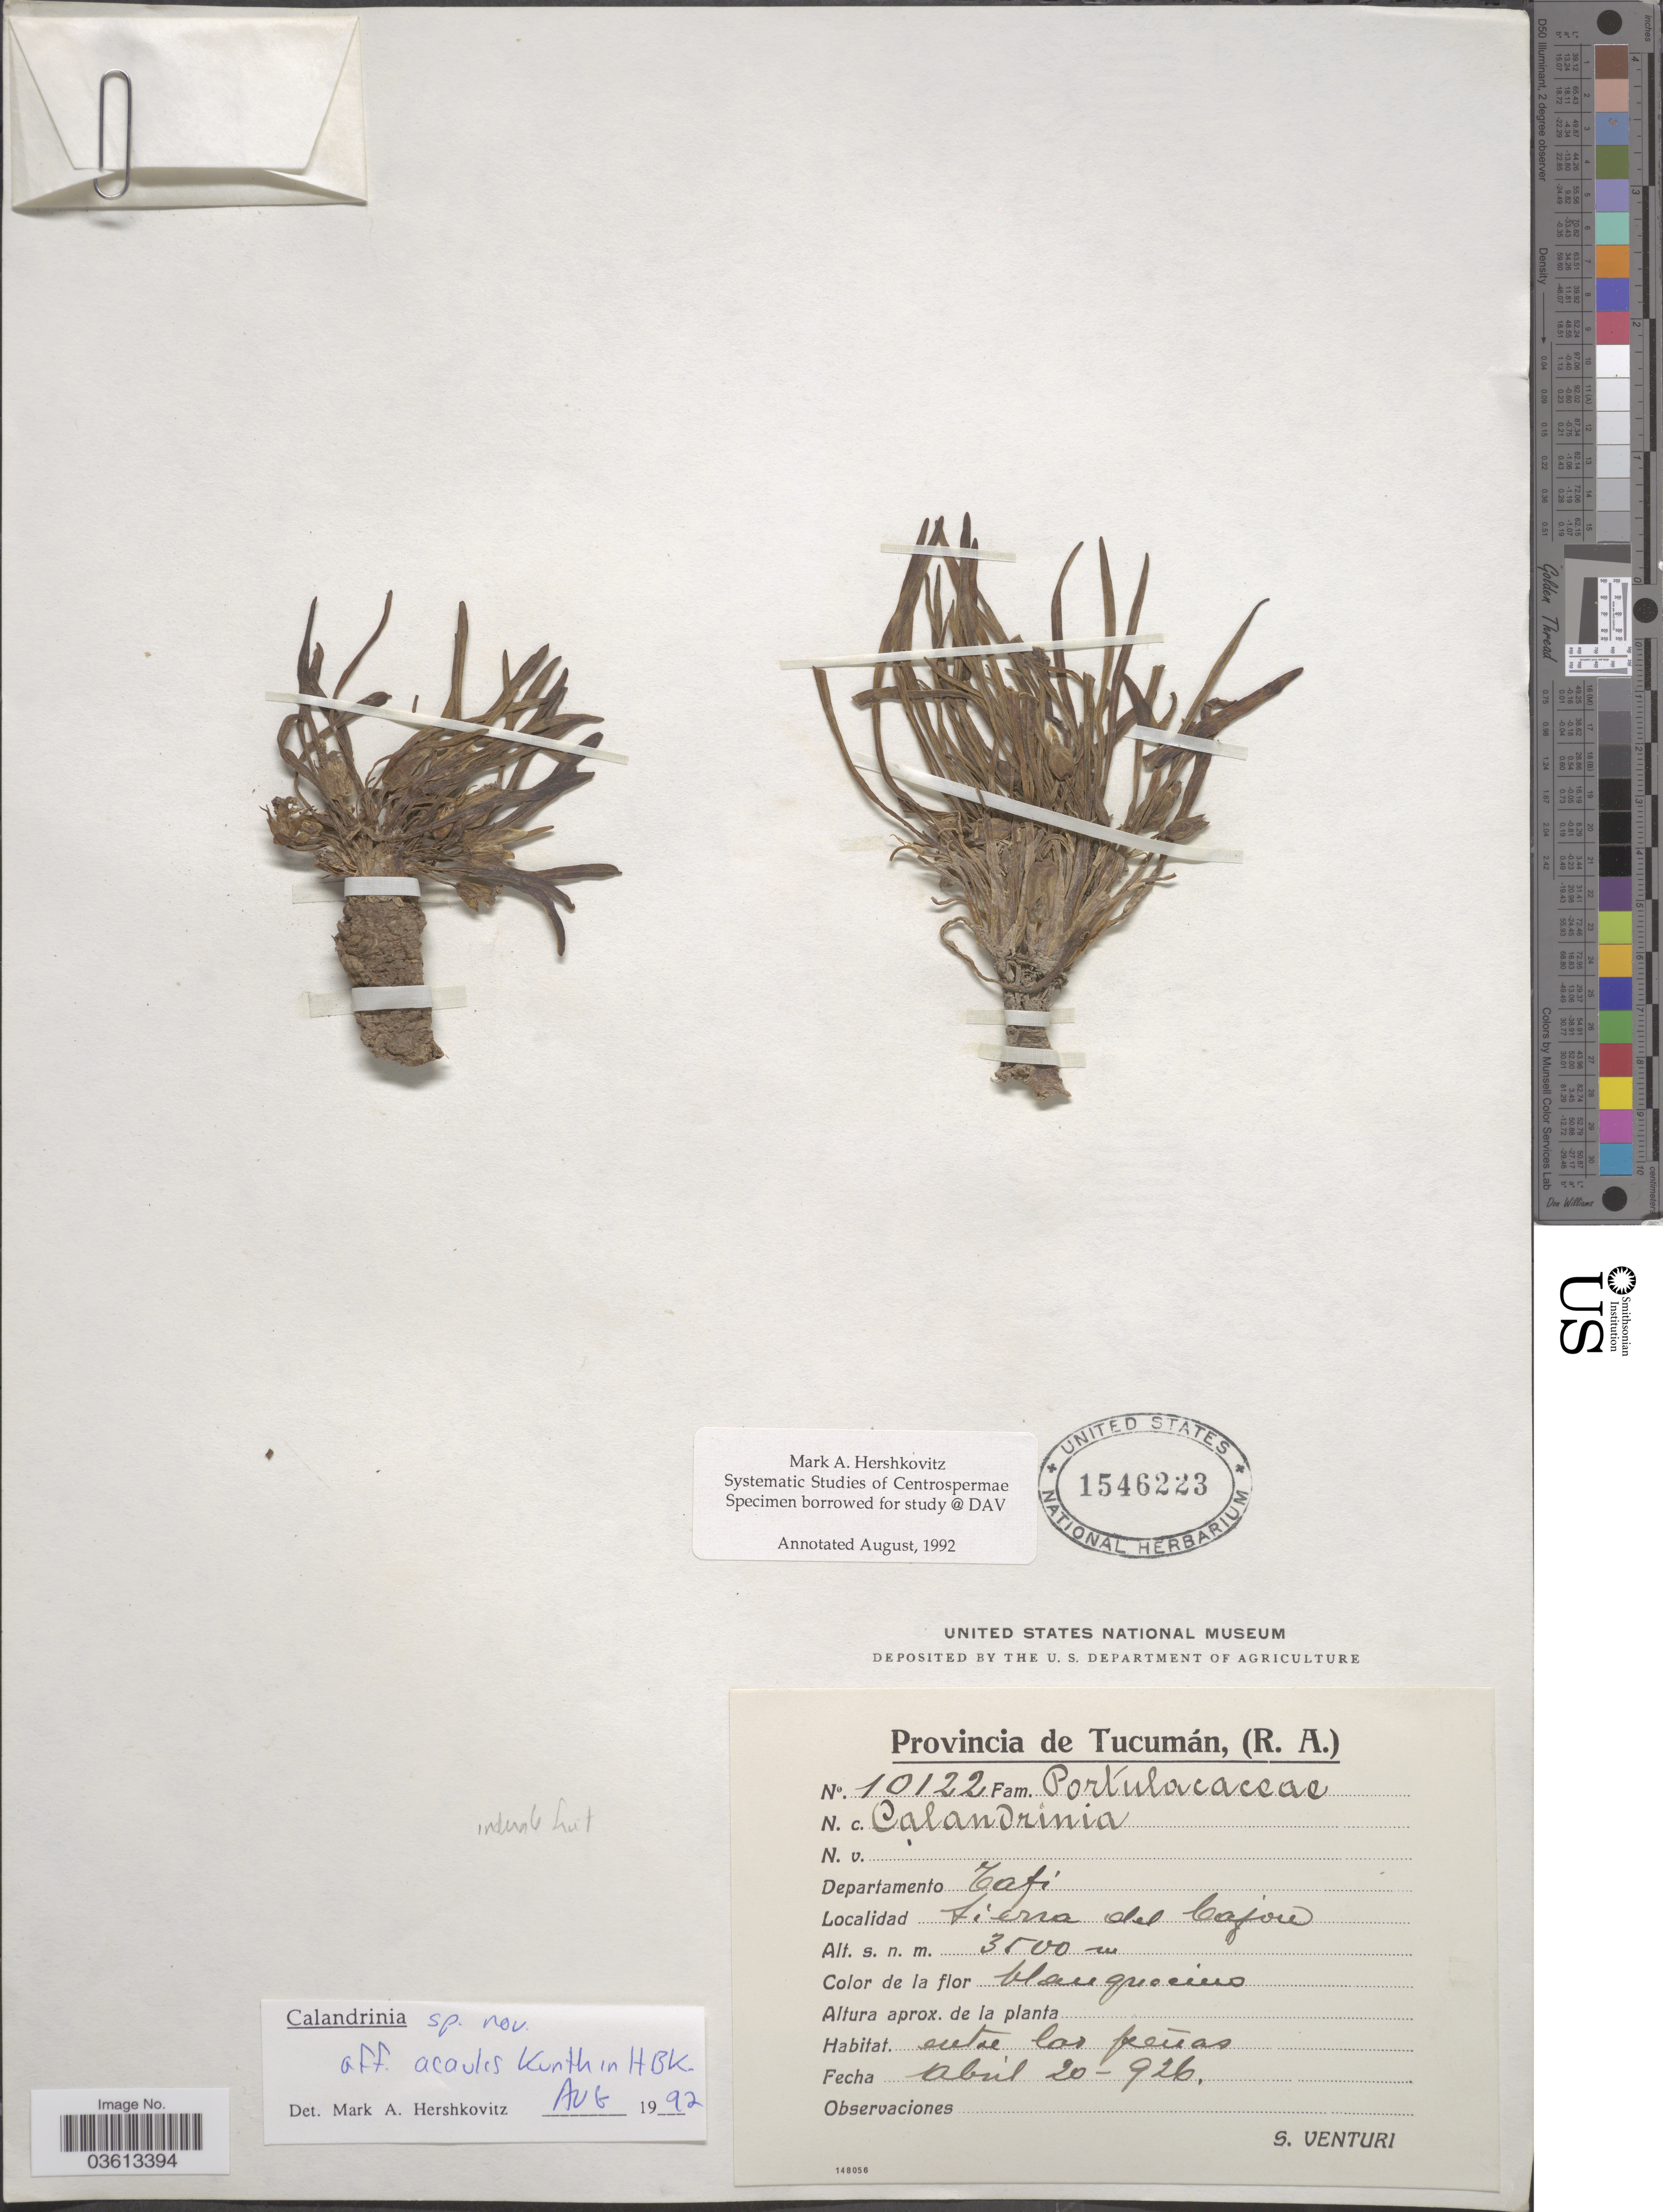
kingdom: Plantae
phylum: Tracheophyta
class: Magnoliopsida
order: Caryophyllales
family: Montiaceae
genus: Calandrinia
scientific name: Calandrinia acaulis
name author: Kunth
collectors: S. Venturi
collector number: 10122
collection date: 1926-04-20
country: Argentina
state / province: Tucuman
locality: Departamento Tafi. Sierra del Cajon.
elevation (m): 3500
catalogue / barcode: US 1546223